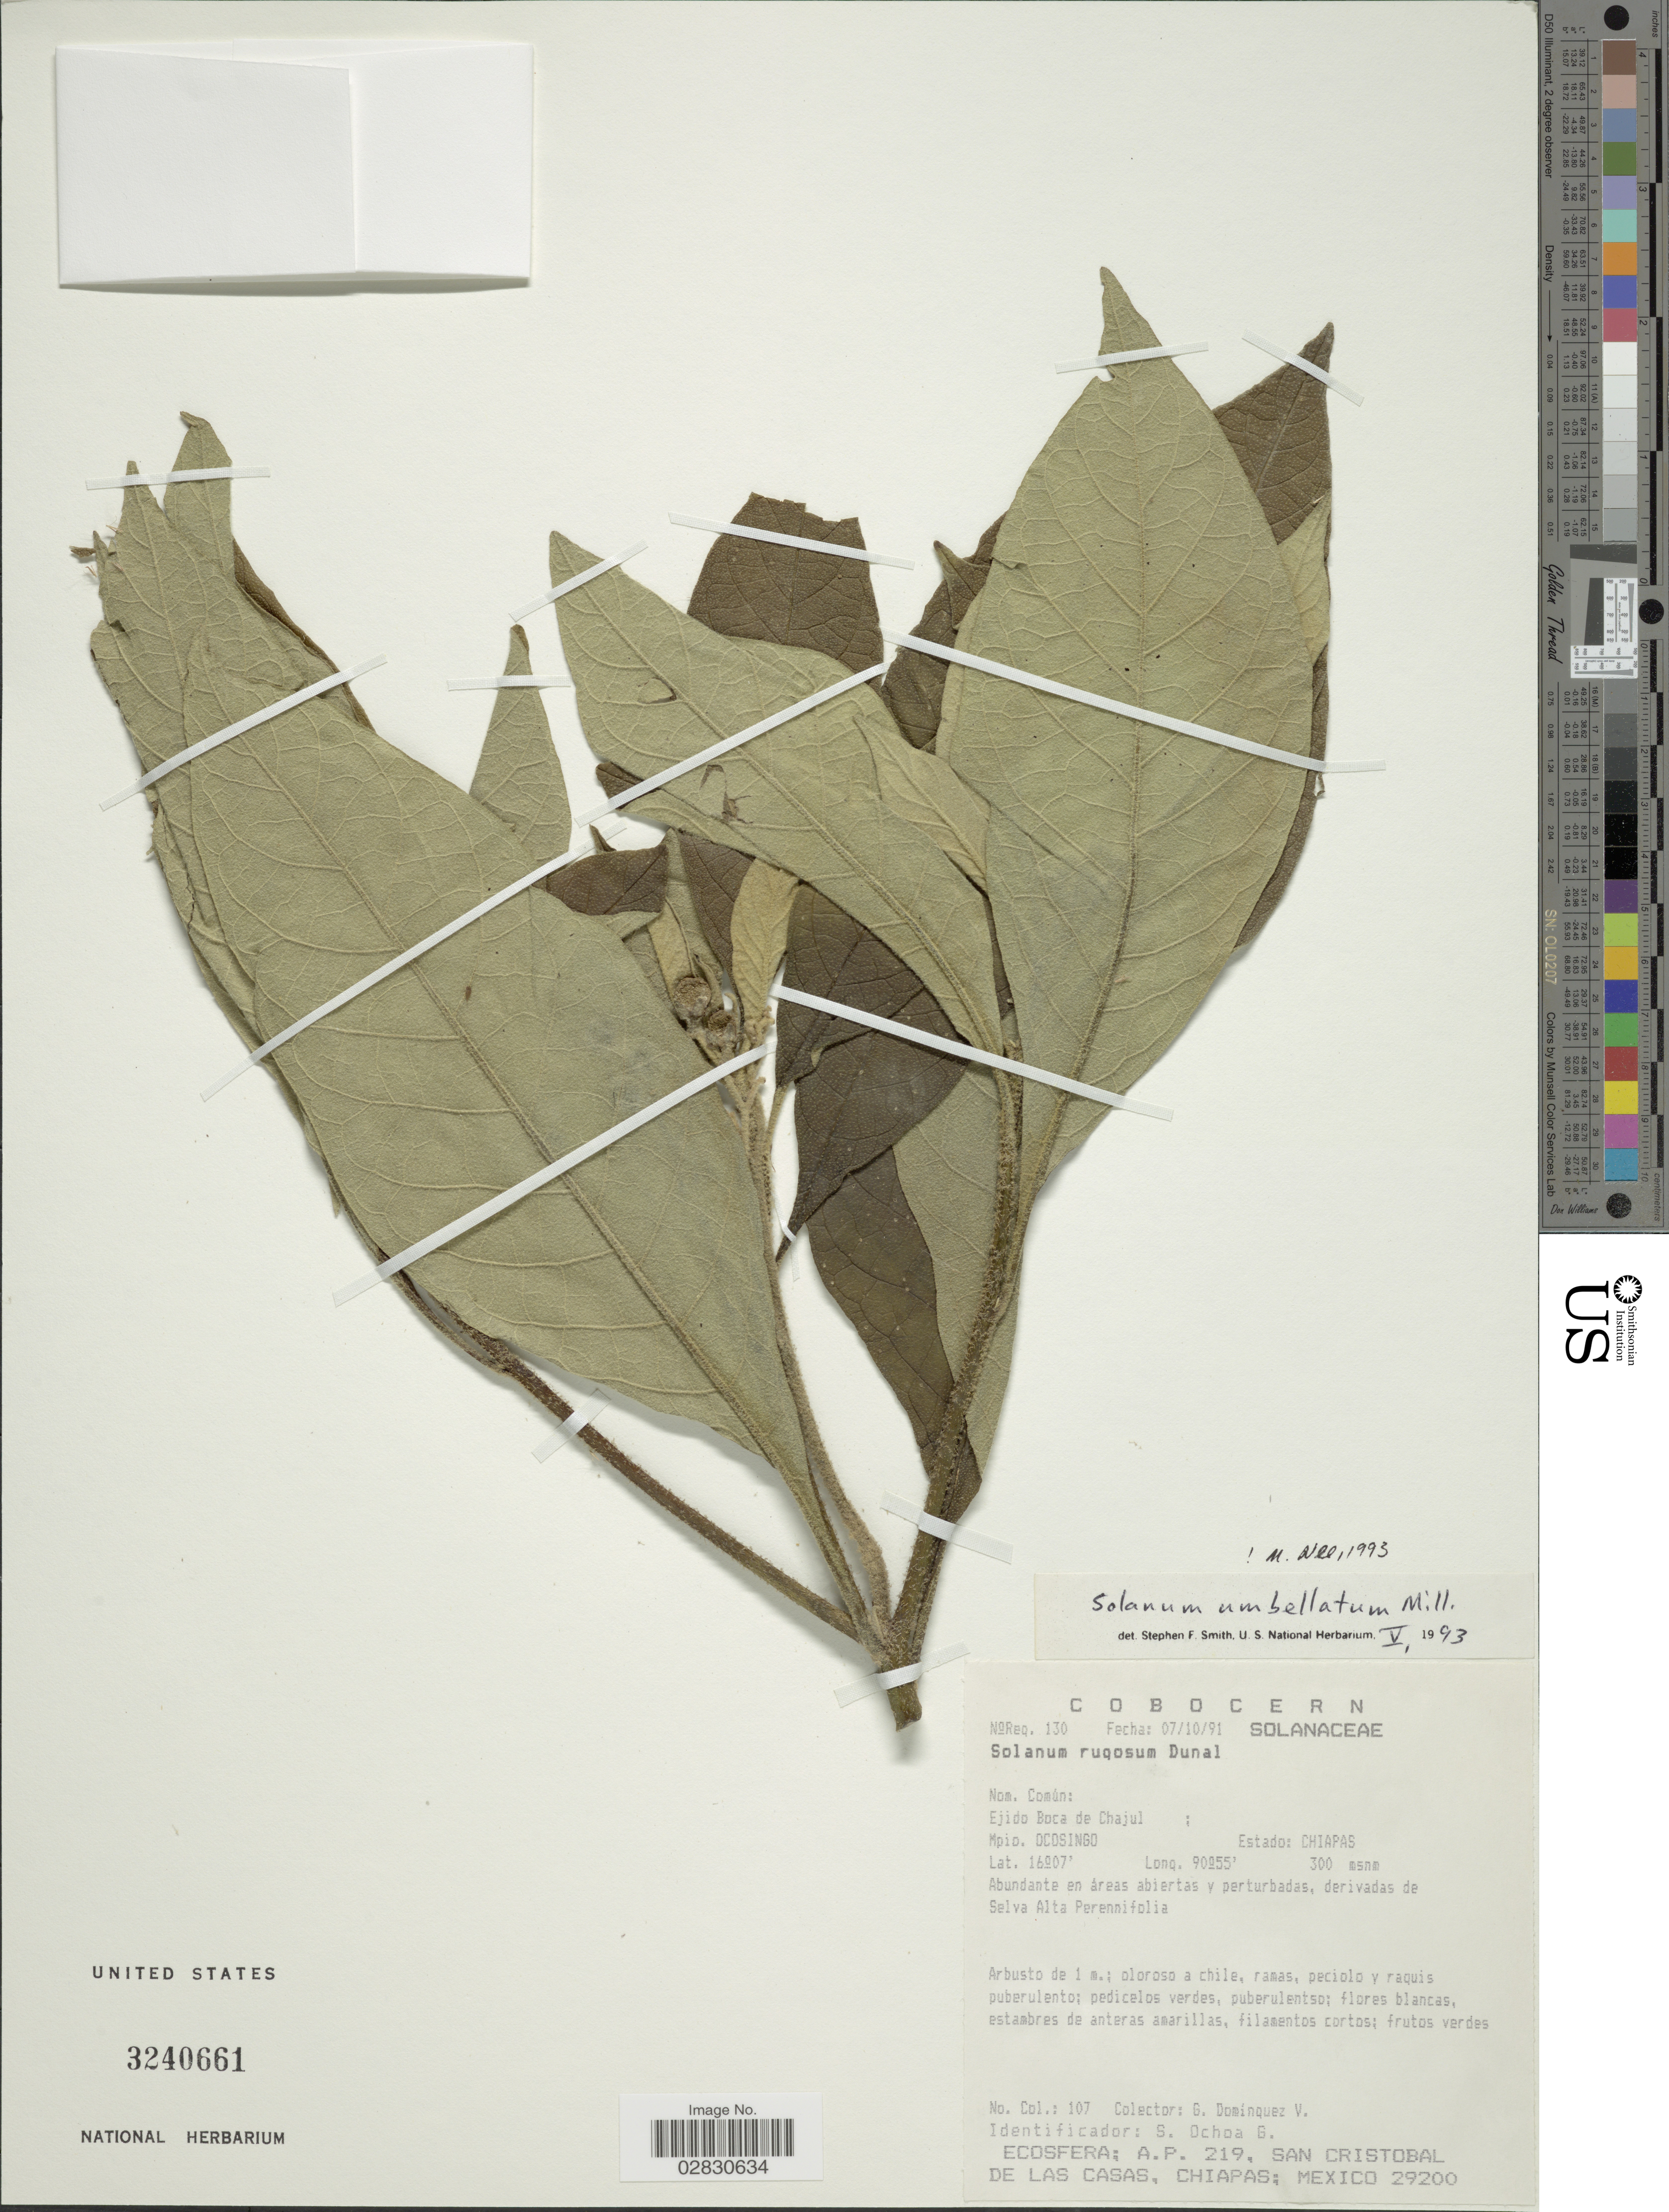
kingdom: Plantae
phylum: Tracheophyta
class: Magnoliopsida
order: Solanales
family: Solanaceae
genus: Solanum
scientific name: Solanum umbellatum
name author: Mill.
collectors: G. Dominquez V.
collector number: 107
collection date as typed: Transcribed d/m/y: 7/10/91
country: Mexico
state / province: Chiapas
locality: Ejido de Chajul, Mpio. Ocosingo, Estado: Chiapas.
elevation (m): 300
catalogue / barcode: US 3240661